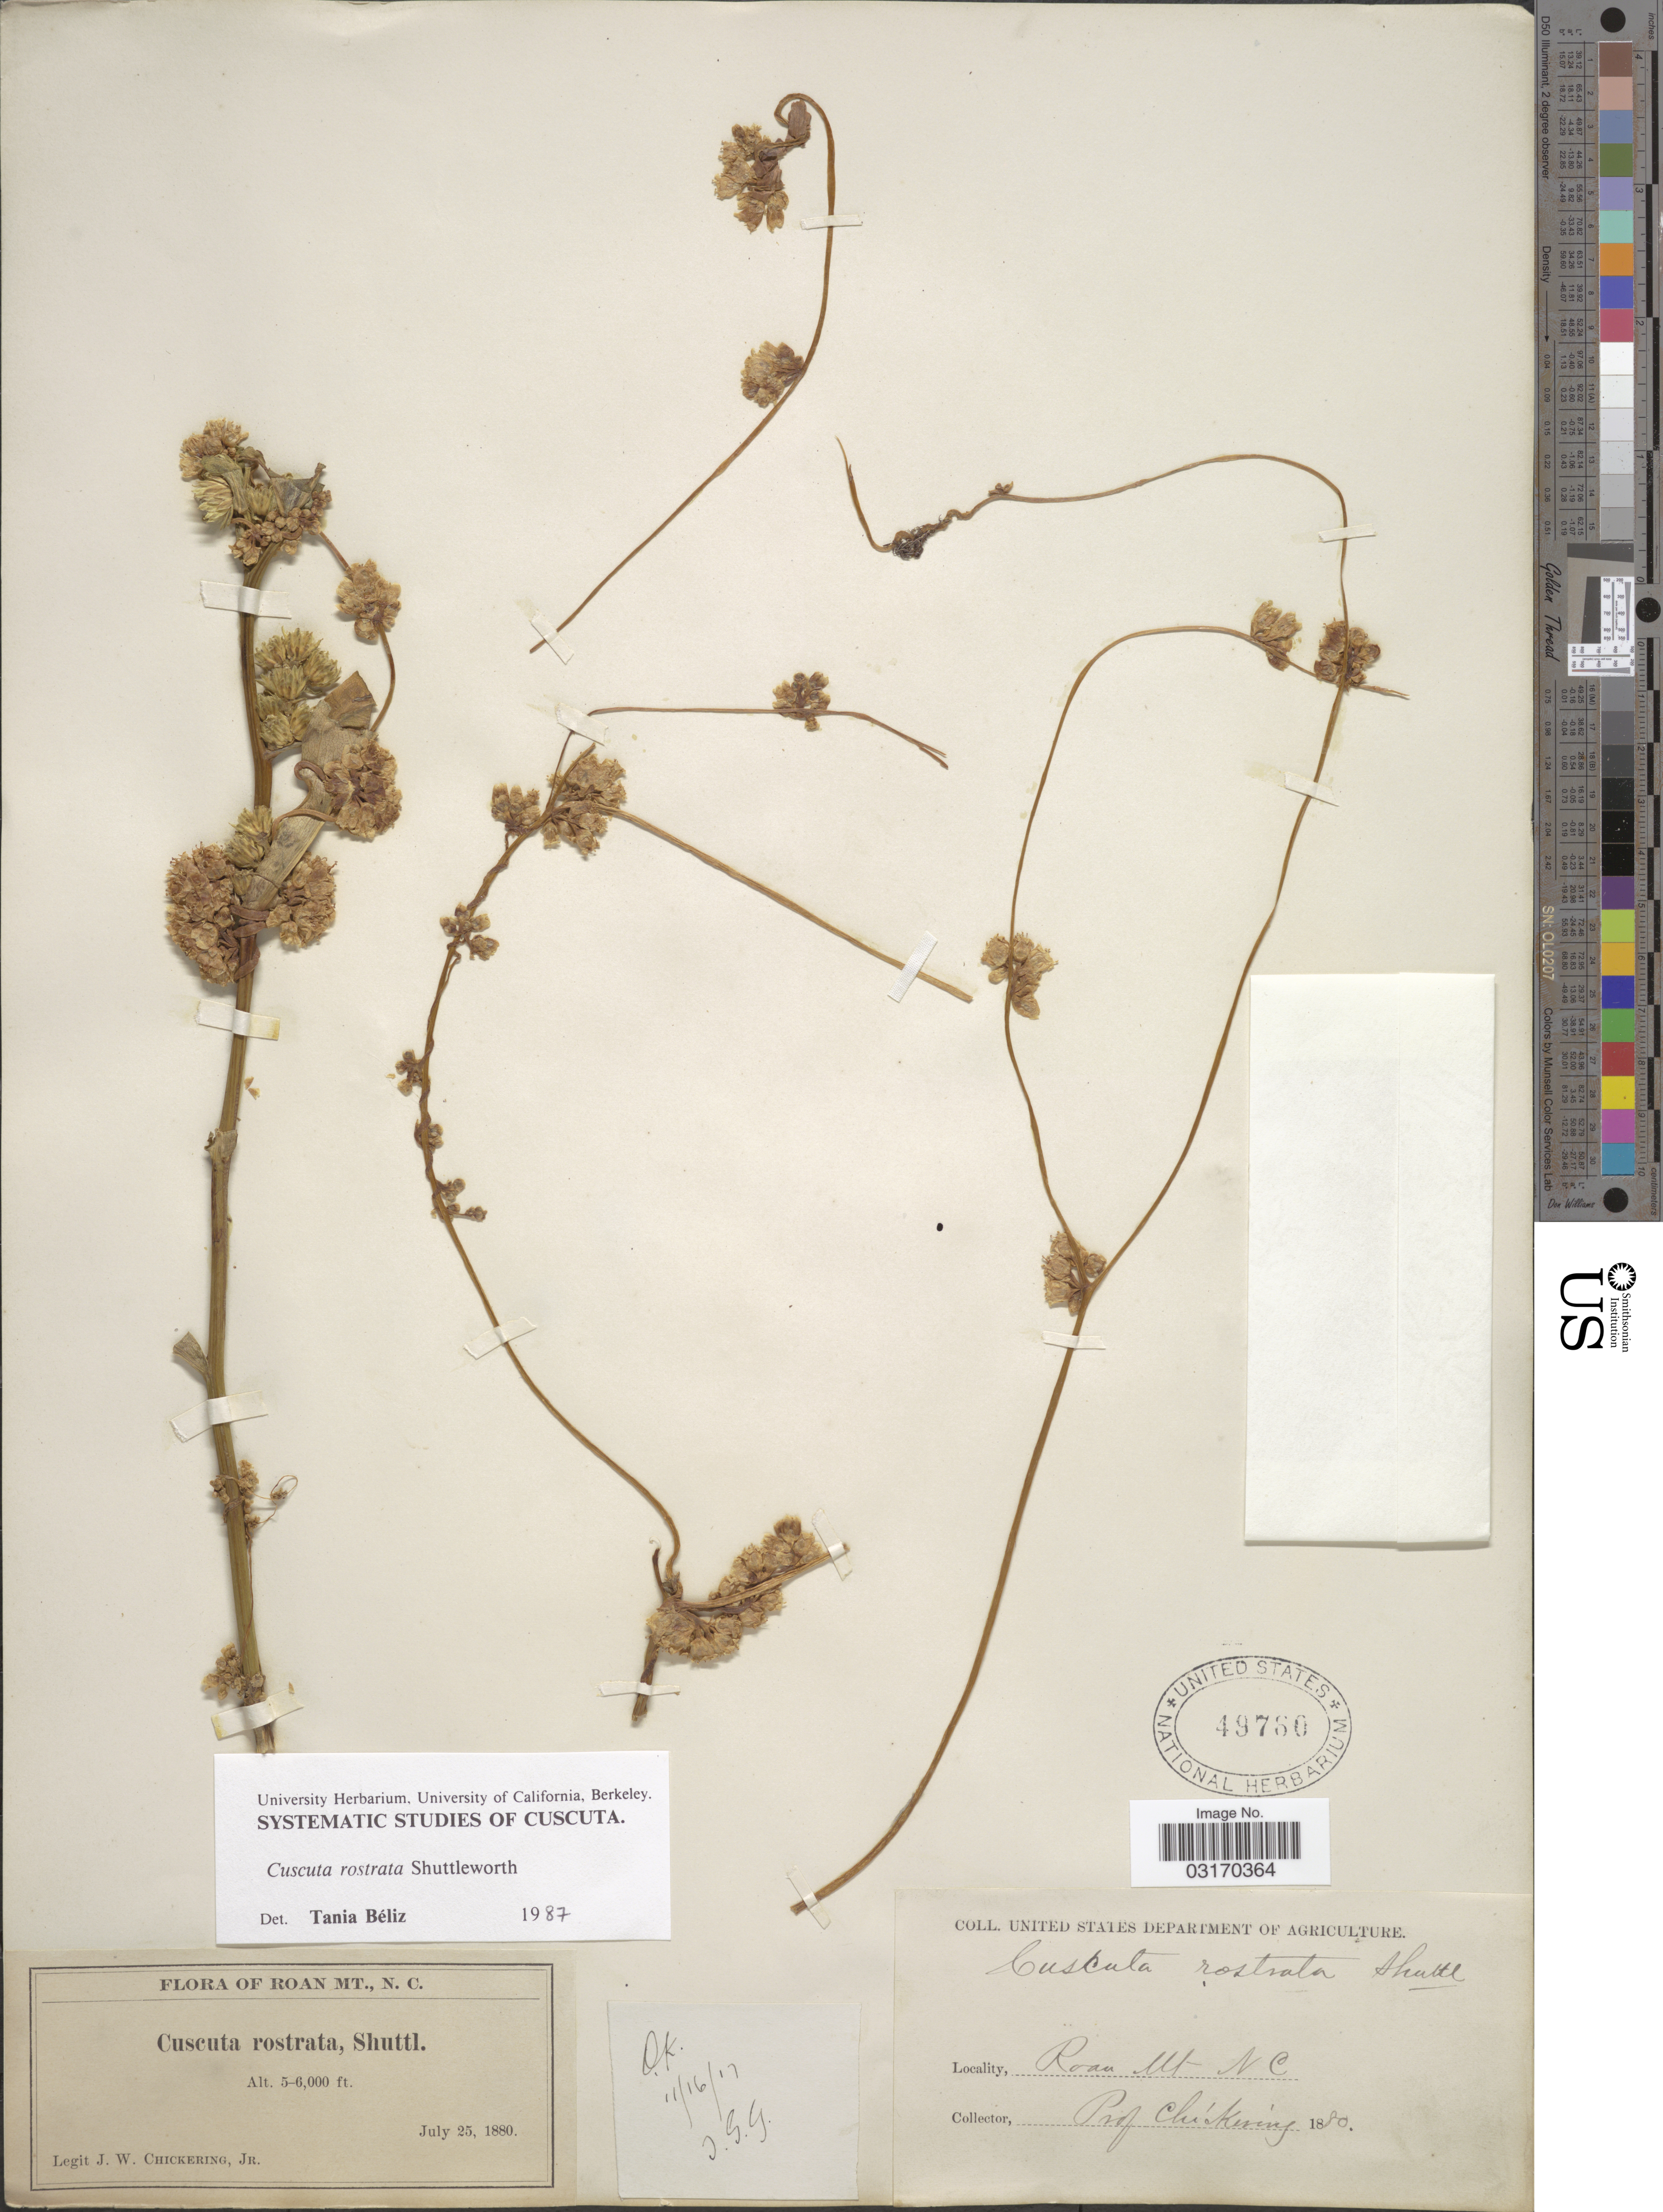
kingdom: Plantae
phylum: Tracheophyta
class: Magnoliopsida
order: Solanales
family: Convolvulaceae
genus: Cuscuta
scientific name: Cuscuta rostrata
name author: Shuttlew. ex Engelm. & A. Gray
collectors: J. W. Chickering Jr.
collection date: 1880-07-25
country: United States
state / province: North Carolina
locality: Roan Mt.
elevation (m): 1524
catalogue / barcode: US 49760